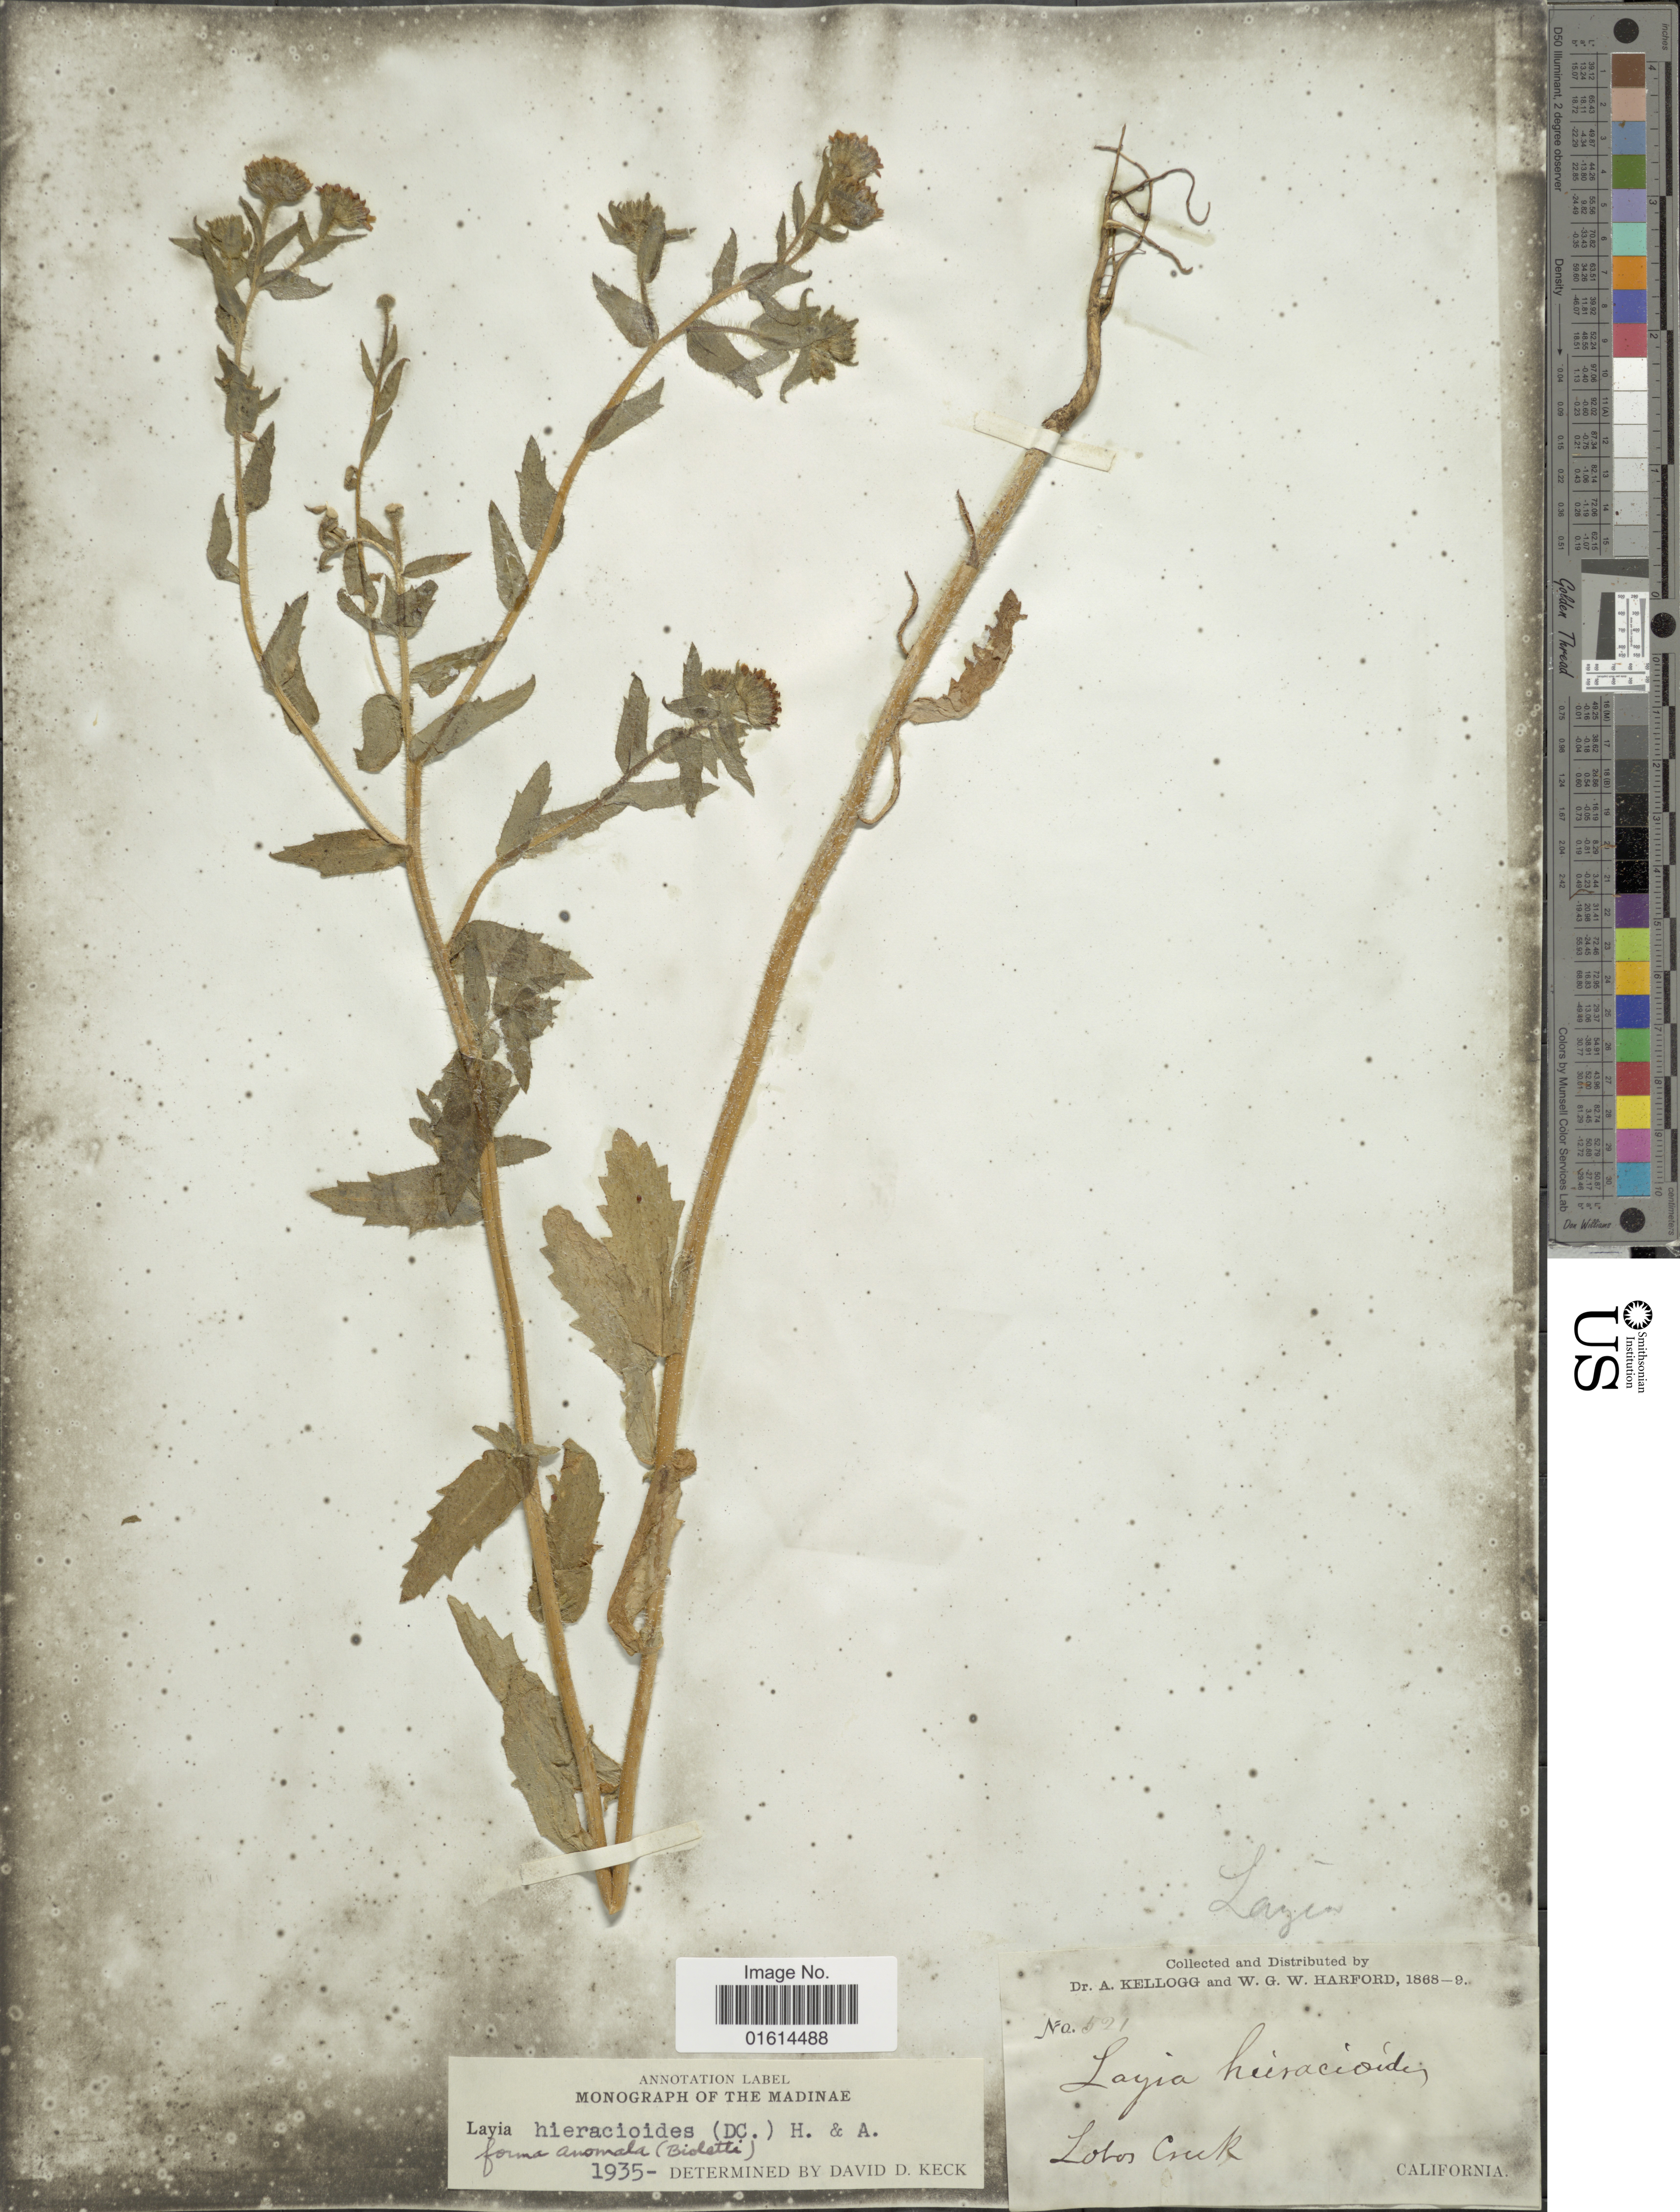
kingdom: Plantae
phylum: Tracheophyta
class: Magnoliopsida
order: Asterales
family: Asteraceae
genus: Layia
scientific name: Layia hieracioides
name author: (Hook. & Arn.) DC.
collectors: A. Kellogg & W. G. W. Harford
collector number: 521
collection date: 1868/1869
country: United States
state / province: California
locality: Lolos Creek